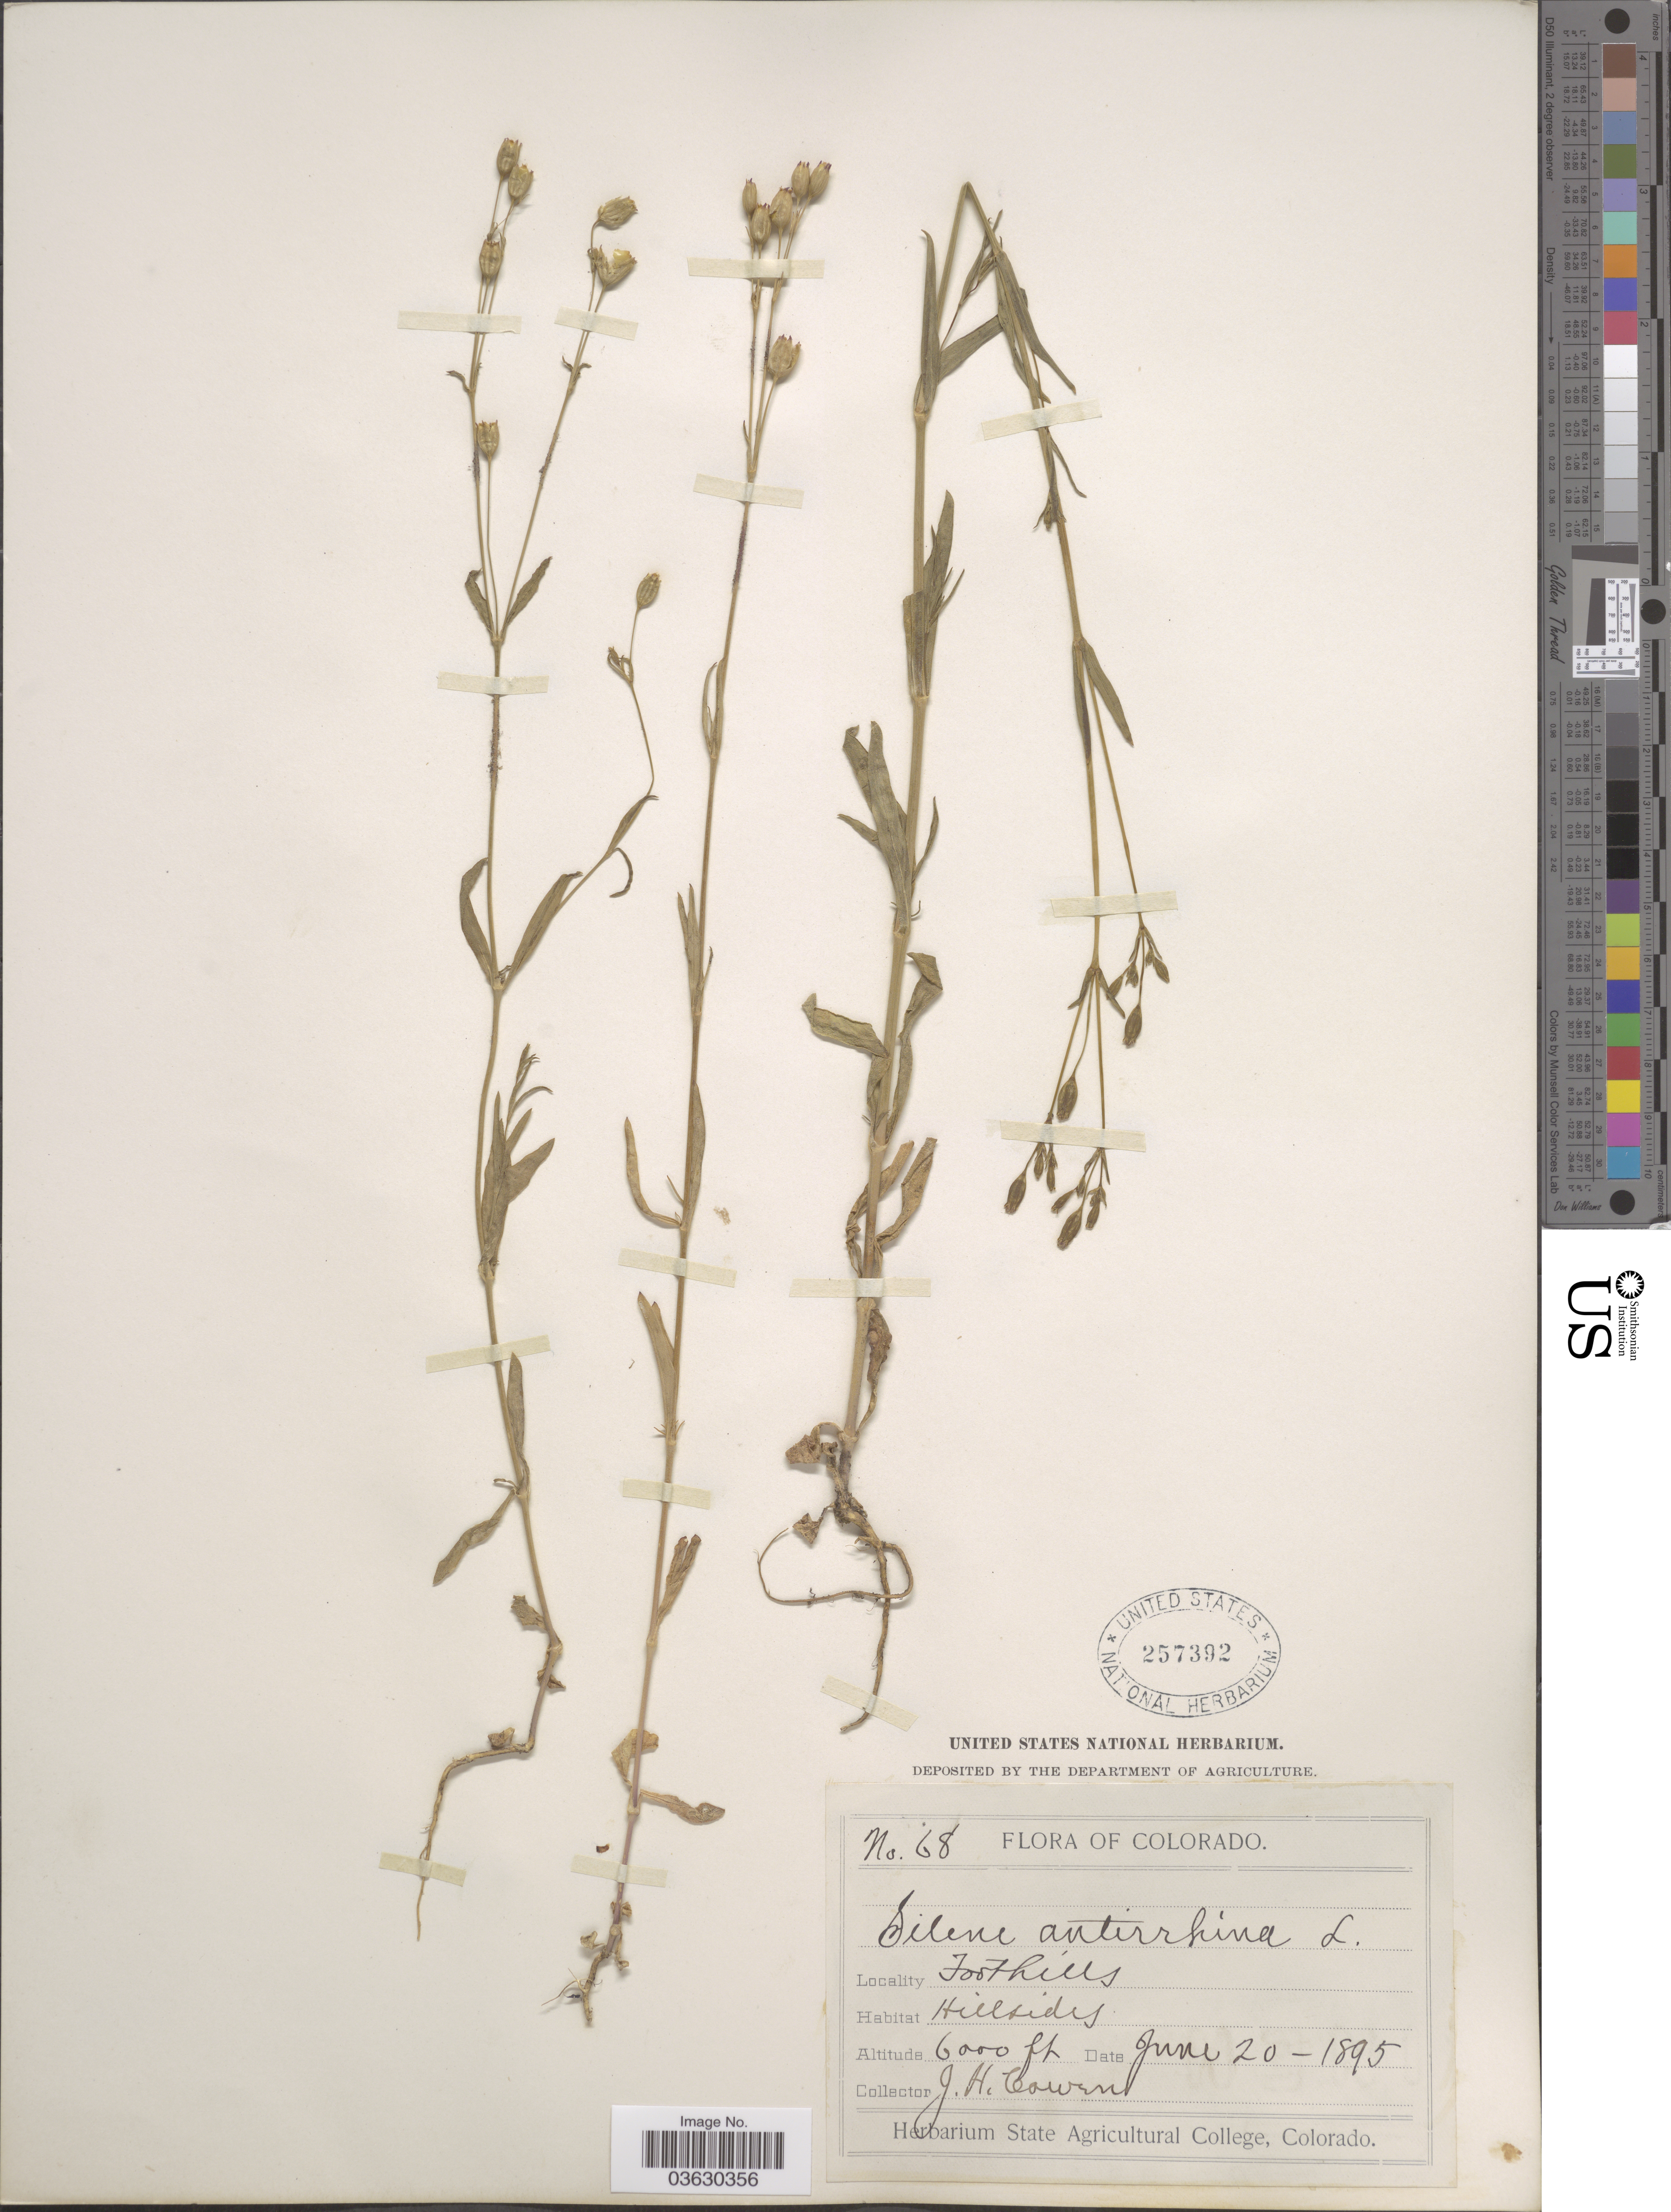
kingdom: Plantae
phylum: Tracheophyta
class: Magnoliopsida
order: Caryophyllales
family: Caryophyllaceae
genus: Silene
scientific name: Silene antirrhina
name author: L.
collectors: J. H. Cowen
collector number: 68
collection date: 1895-06-20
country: United States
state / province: Colorado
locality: Foothills.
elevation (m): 1829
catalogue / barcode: US 257392